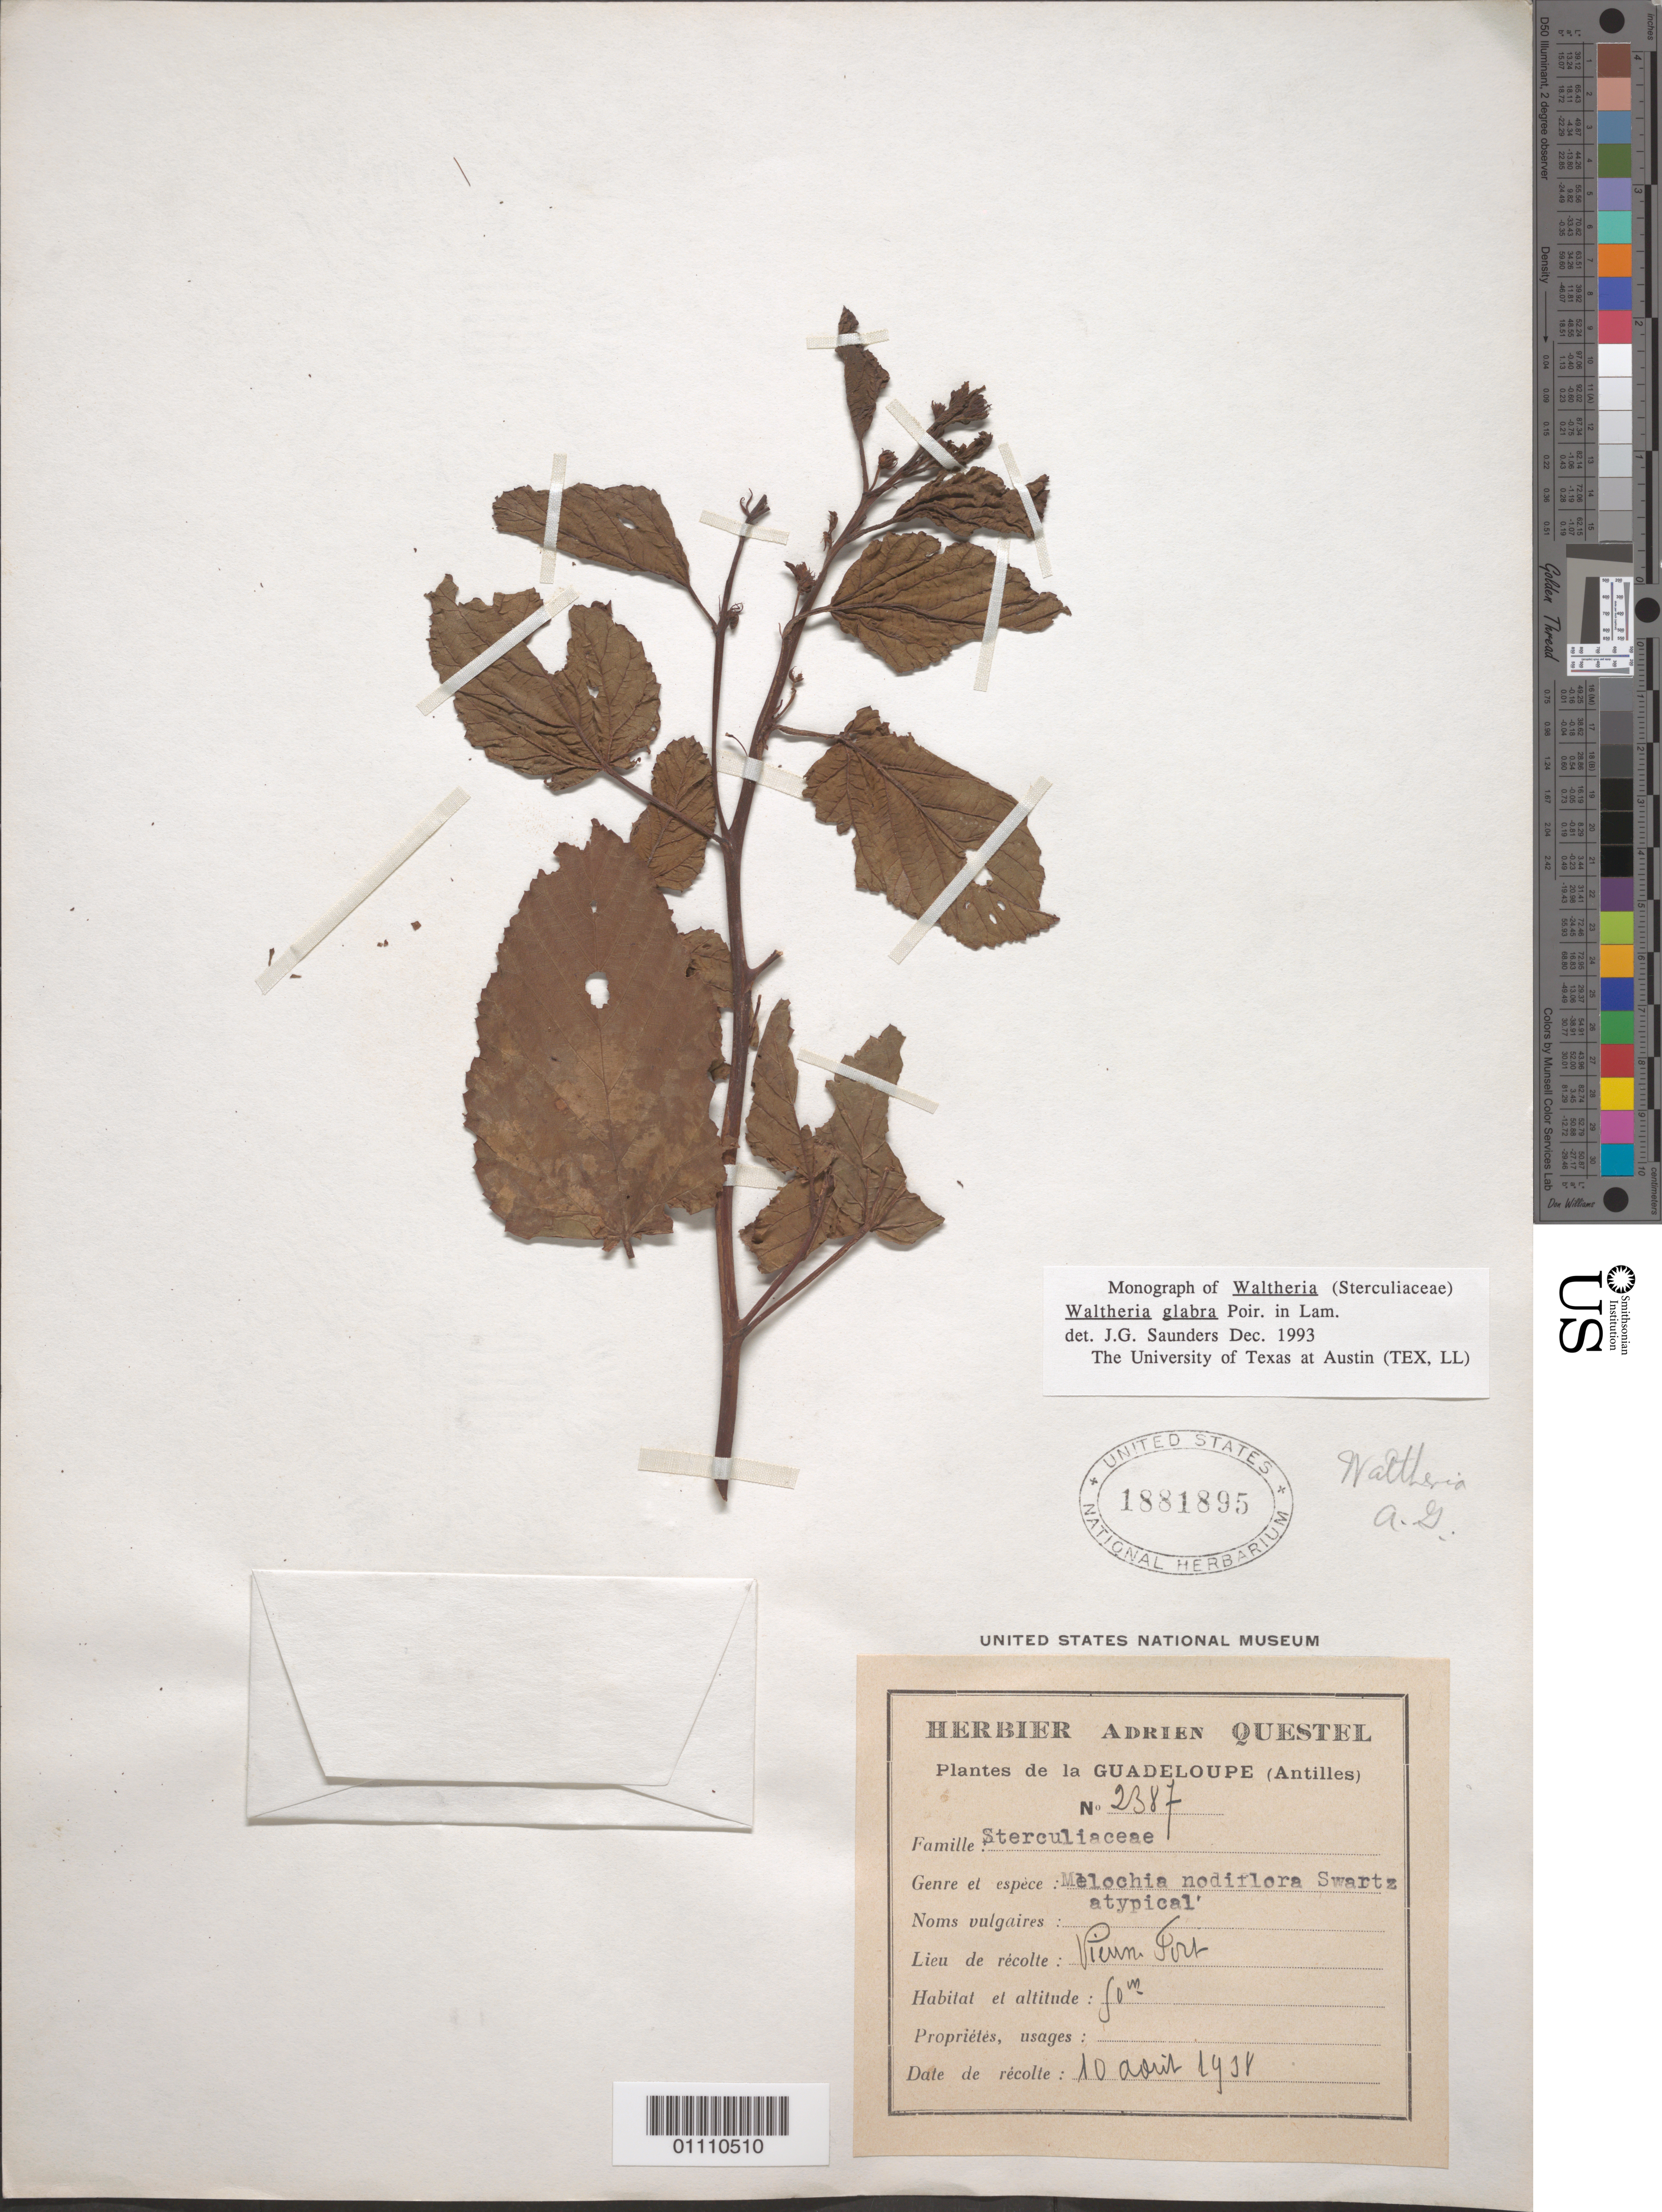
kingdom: Plantae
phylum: Tracheophyta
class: Magnoliopsida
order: Malvales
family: Malvaceae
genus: Waltheria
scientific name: Waltheria glabra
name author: Poir.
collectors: A. Questel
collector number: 2387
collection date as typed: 10 Aug 1938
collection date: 1938-08-10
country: Guadeloupe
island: Basse Terre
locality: Vieux Fort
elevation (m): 50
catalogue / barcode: US 1881895